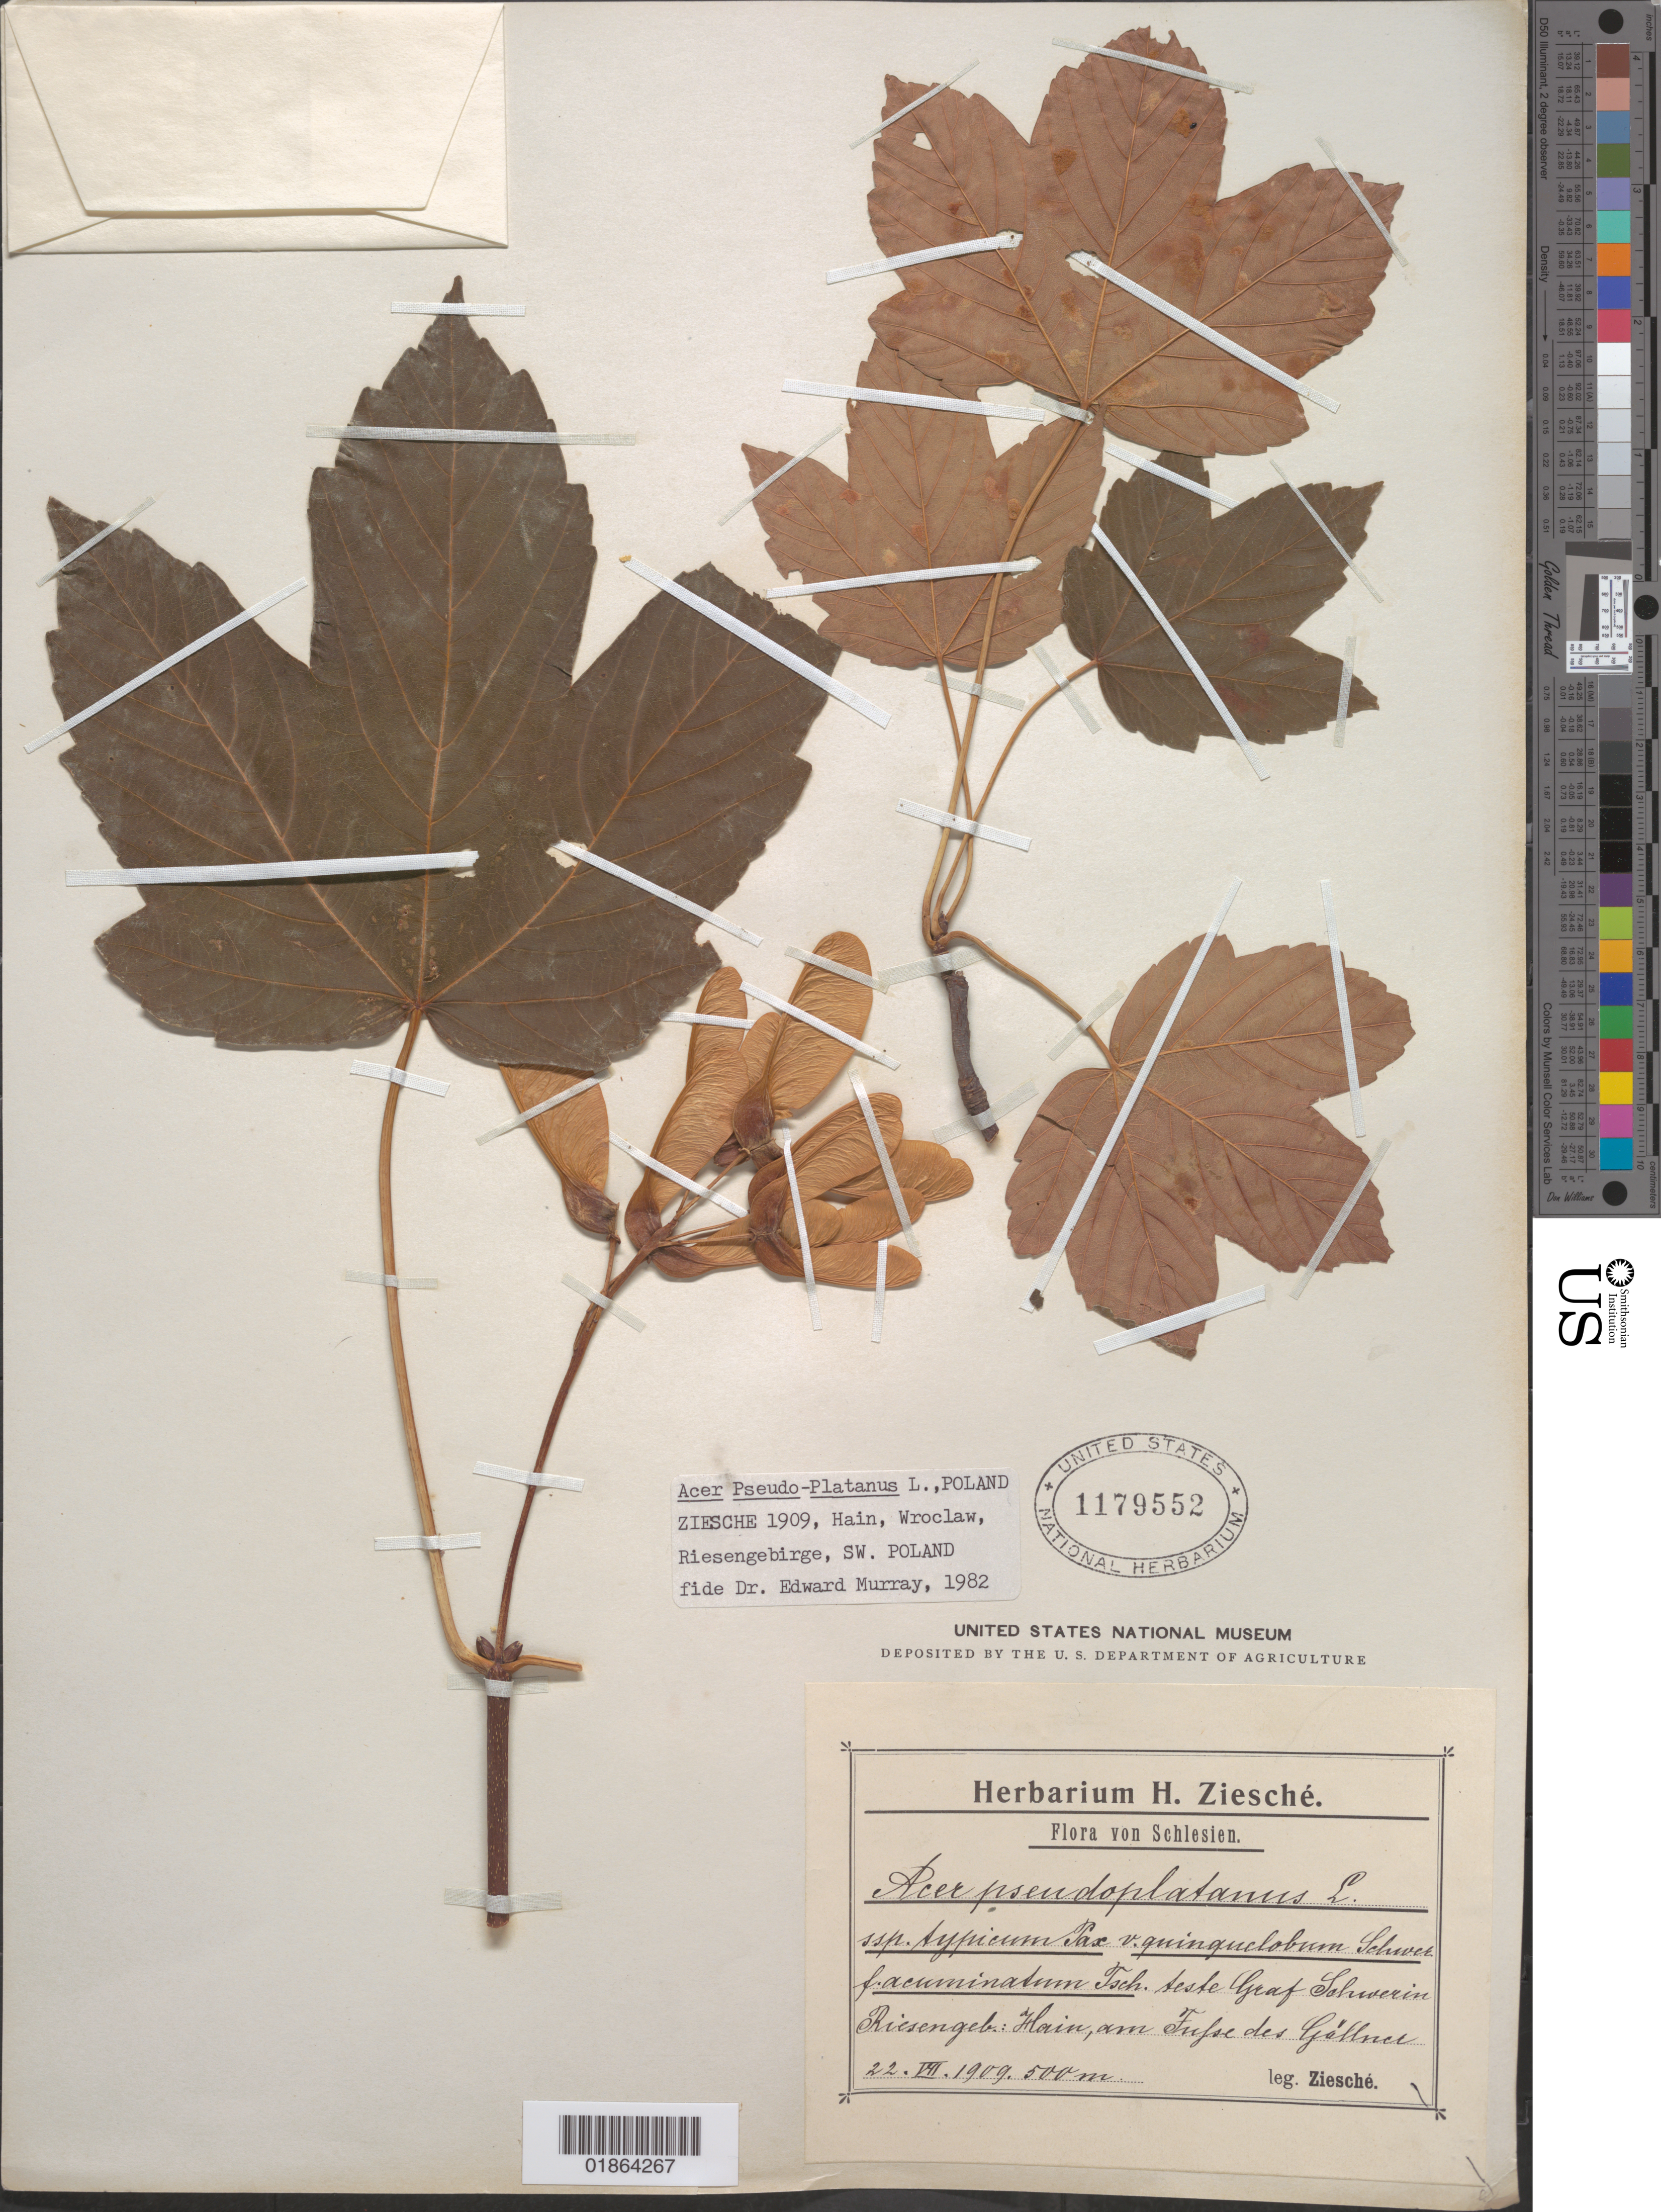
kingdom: Plantae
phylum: Tracheophyta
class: Magnoliopsida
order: Sapindales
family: Sapindaceae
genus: Acer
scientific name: Acer pseudoplatanus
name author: L.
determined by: Murray, Edward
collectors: H. Ziesché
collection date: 1909-07-22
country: Poland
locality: Graf Schwerin Riesengebirge: Hain, am Fufse des Gällnce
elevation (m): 500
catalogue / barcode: US 1179552